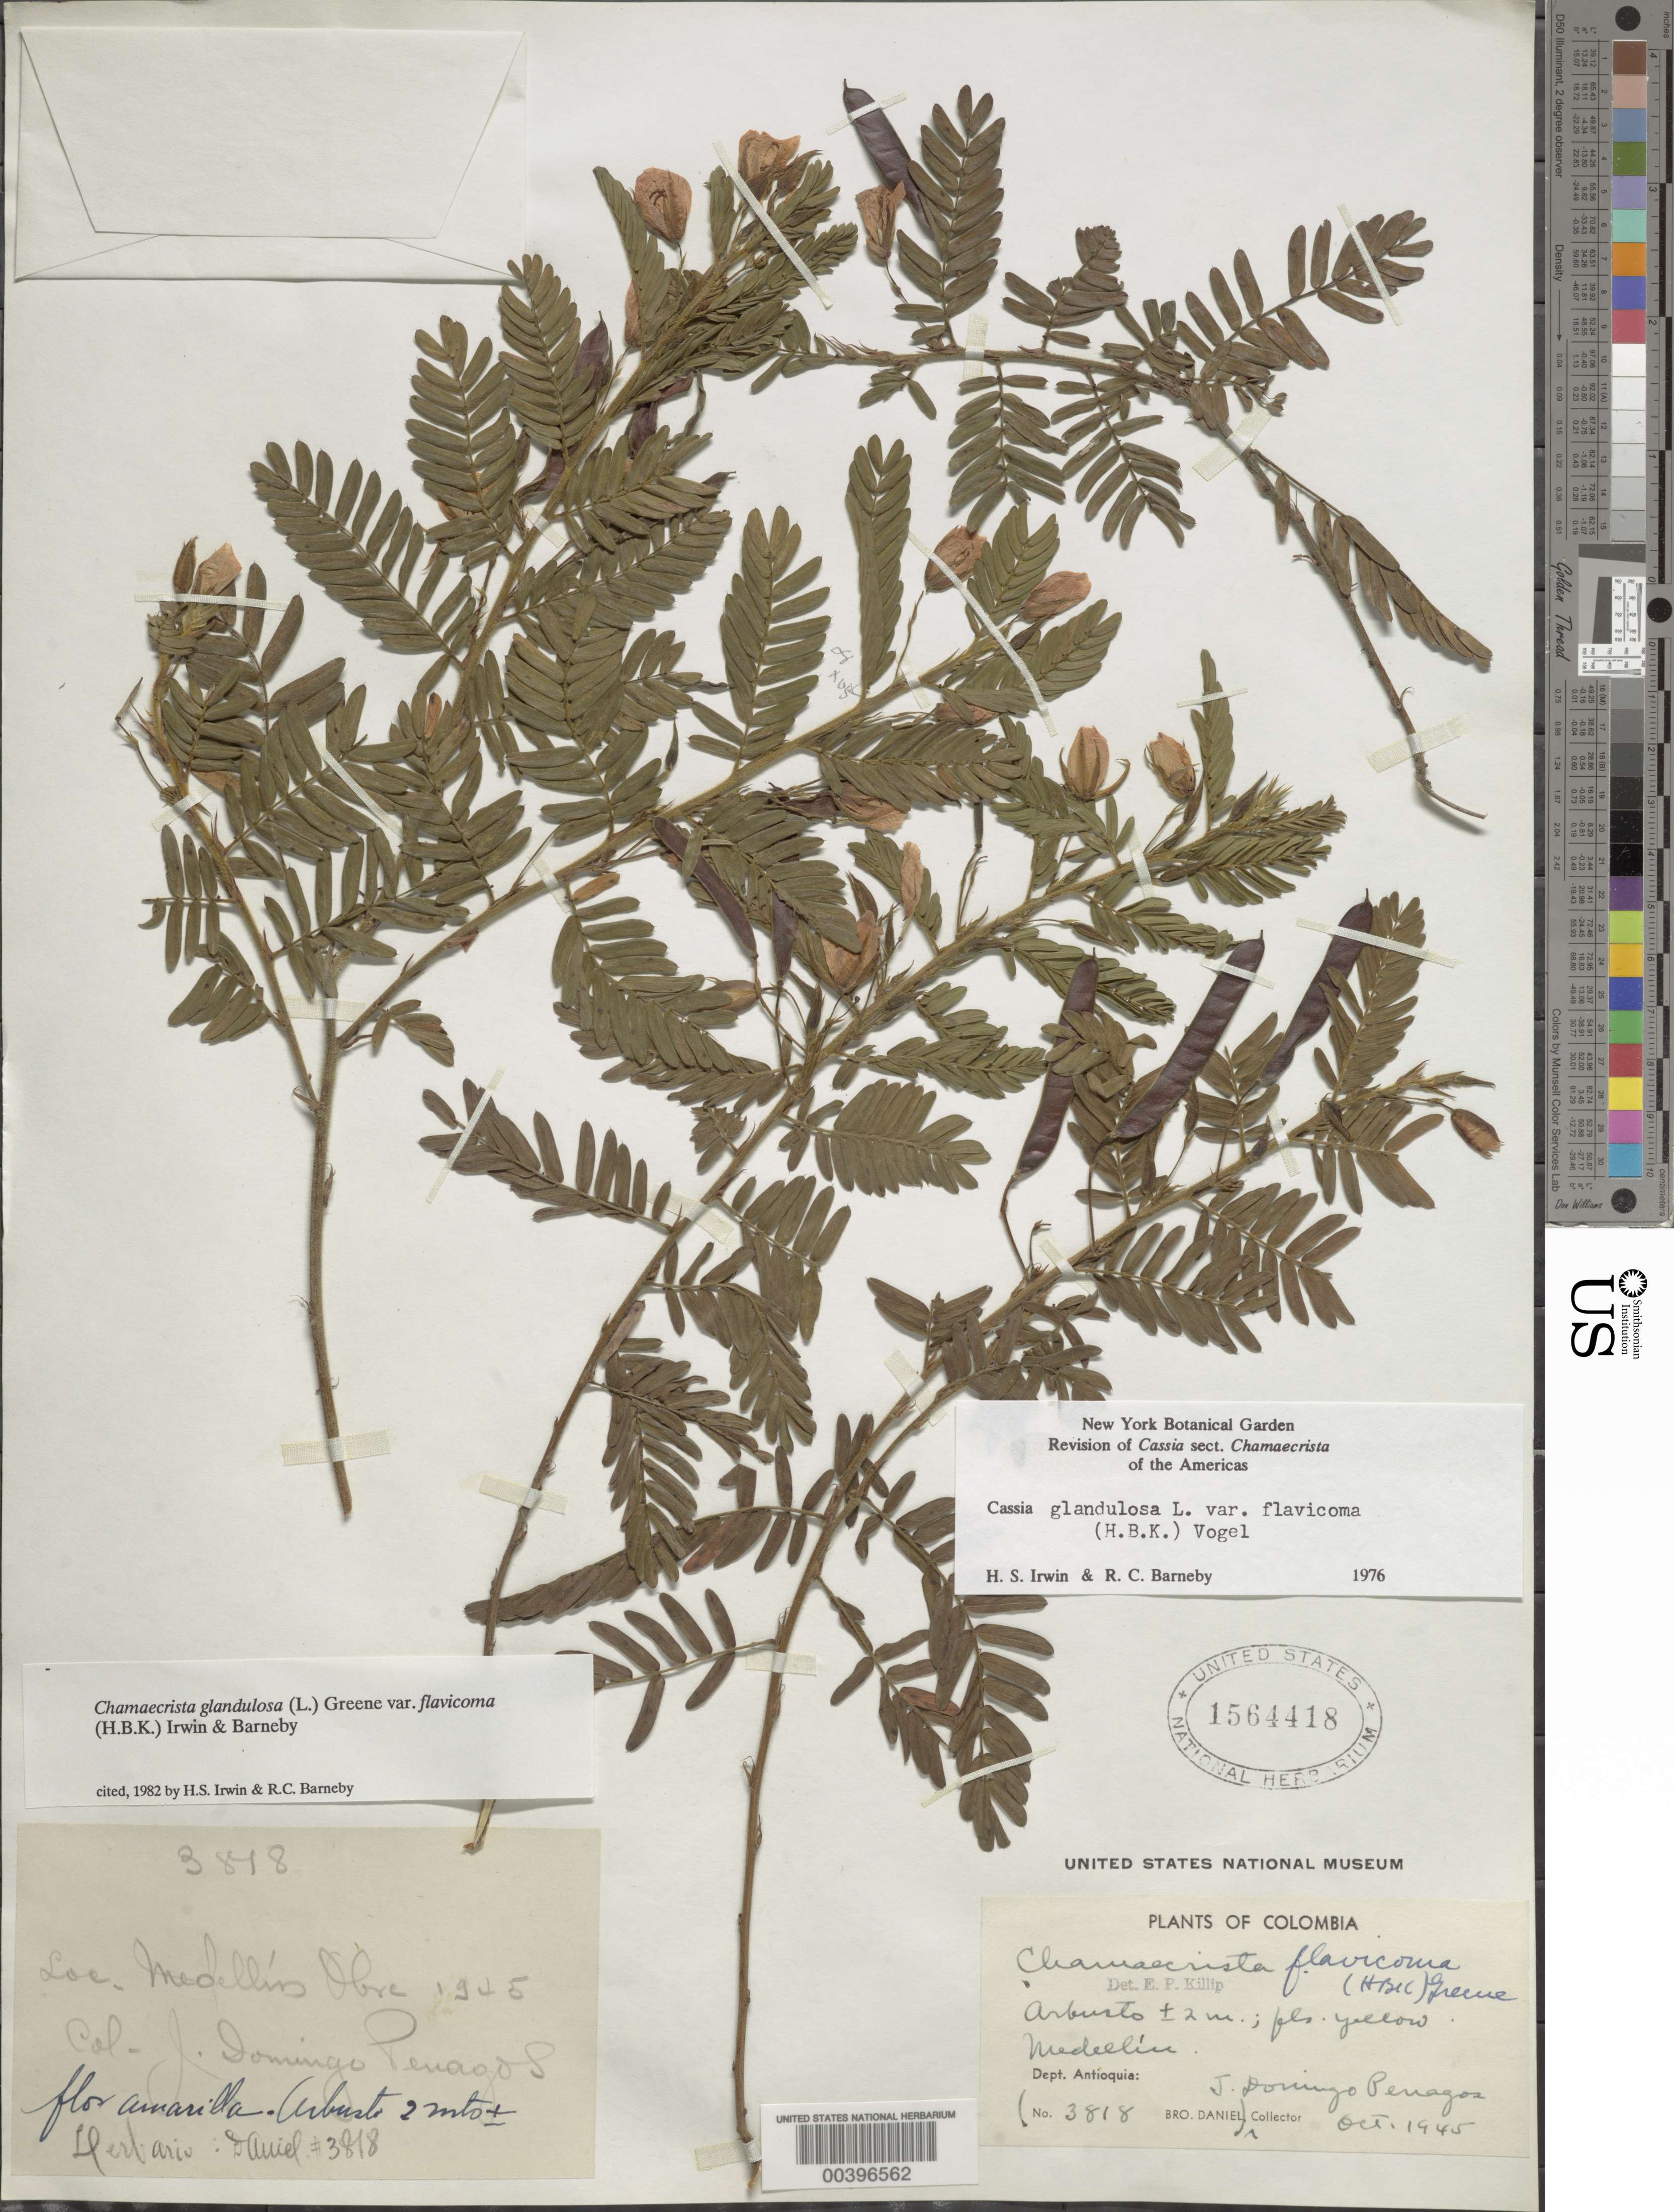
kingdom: Plantae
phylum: Tracheophyta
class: Magnoliopsida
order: Fabales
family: Fabaceae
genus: Chamaecrista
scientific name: Chamaecrista glandulosa var. flavicoma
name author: (Kunth) H.S. Irwin & Barneby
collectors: Bro. Daniel & J. Domingo Penagos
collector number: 3818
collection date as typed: Oct 1945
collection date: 1945-10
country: Colombia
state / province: Antioquia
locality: Medellin Obre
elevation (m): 1600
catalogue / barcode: US 1564418